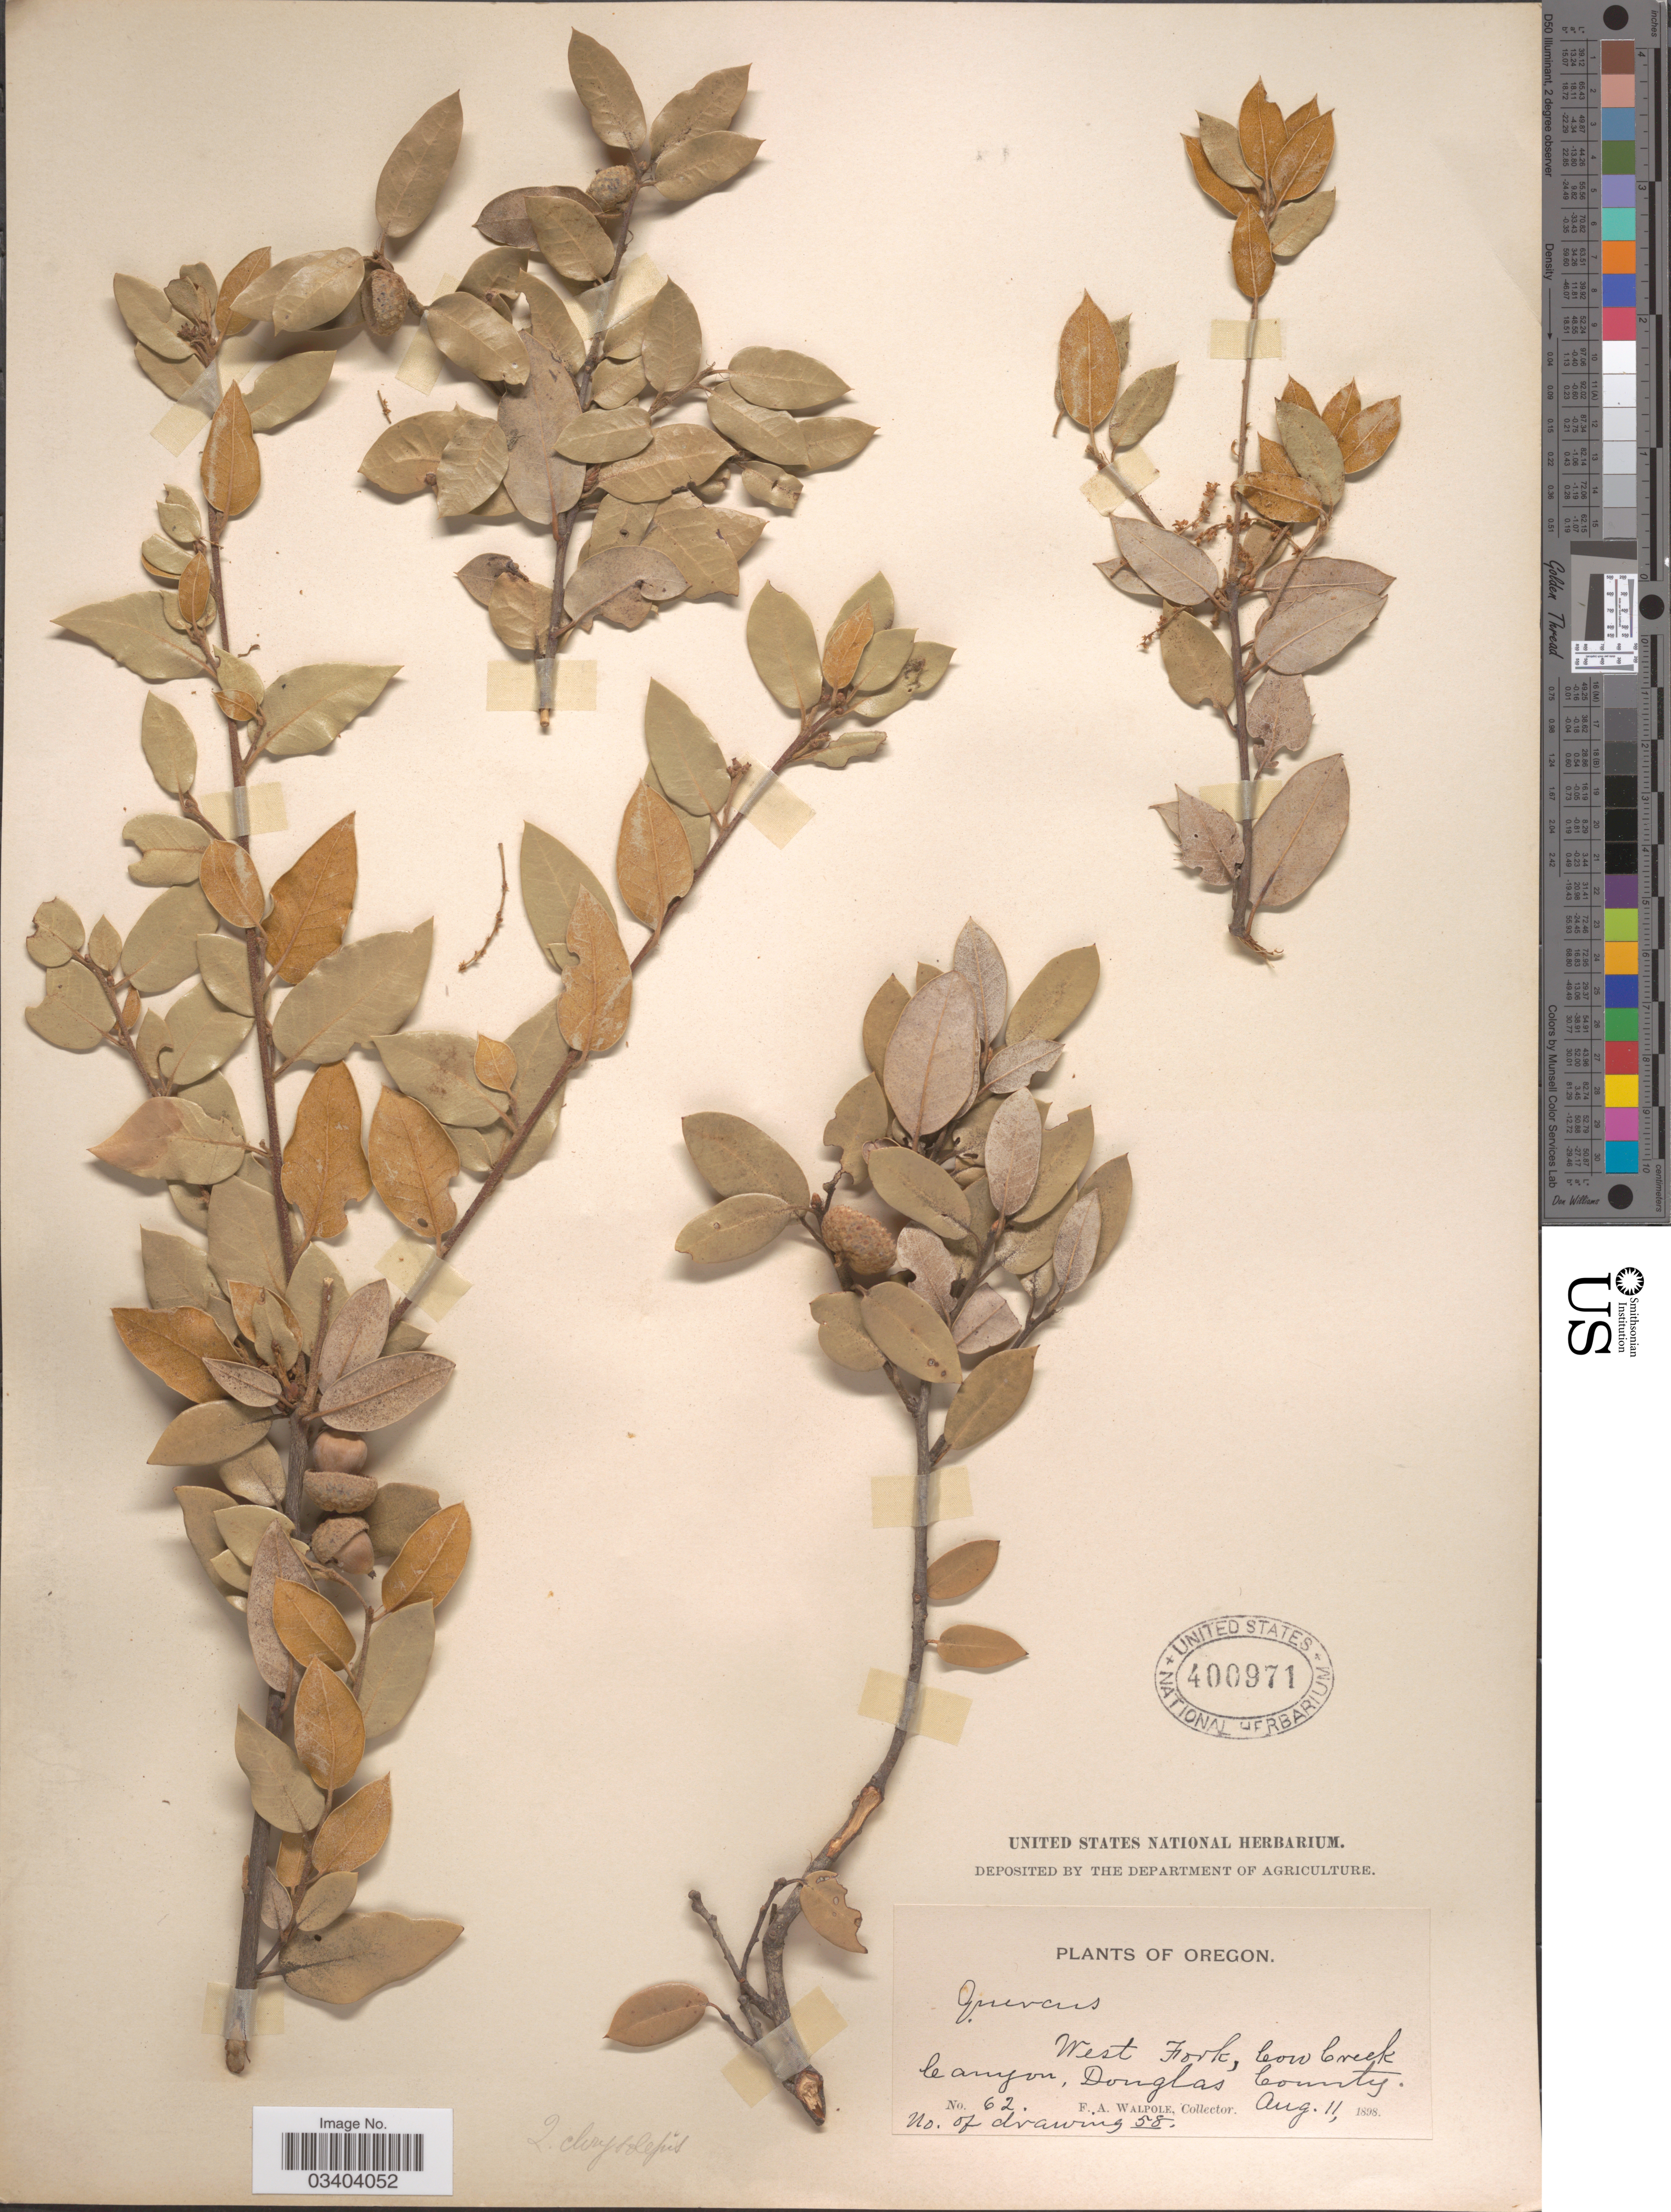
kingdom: Plantae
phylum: Tracheophyta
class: Magnoliopsida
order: Fagales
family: Fagaceae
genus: Quercus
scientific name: Quercus chrysolepis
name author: Liebm.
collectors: F. Walpole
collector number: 62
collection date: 1898-08-11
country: United States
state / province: Oregon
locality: West Fork, Cow Creek Canyon, Douglas County.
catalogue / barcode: US 400971